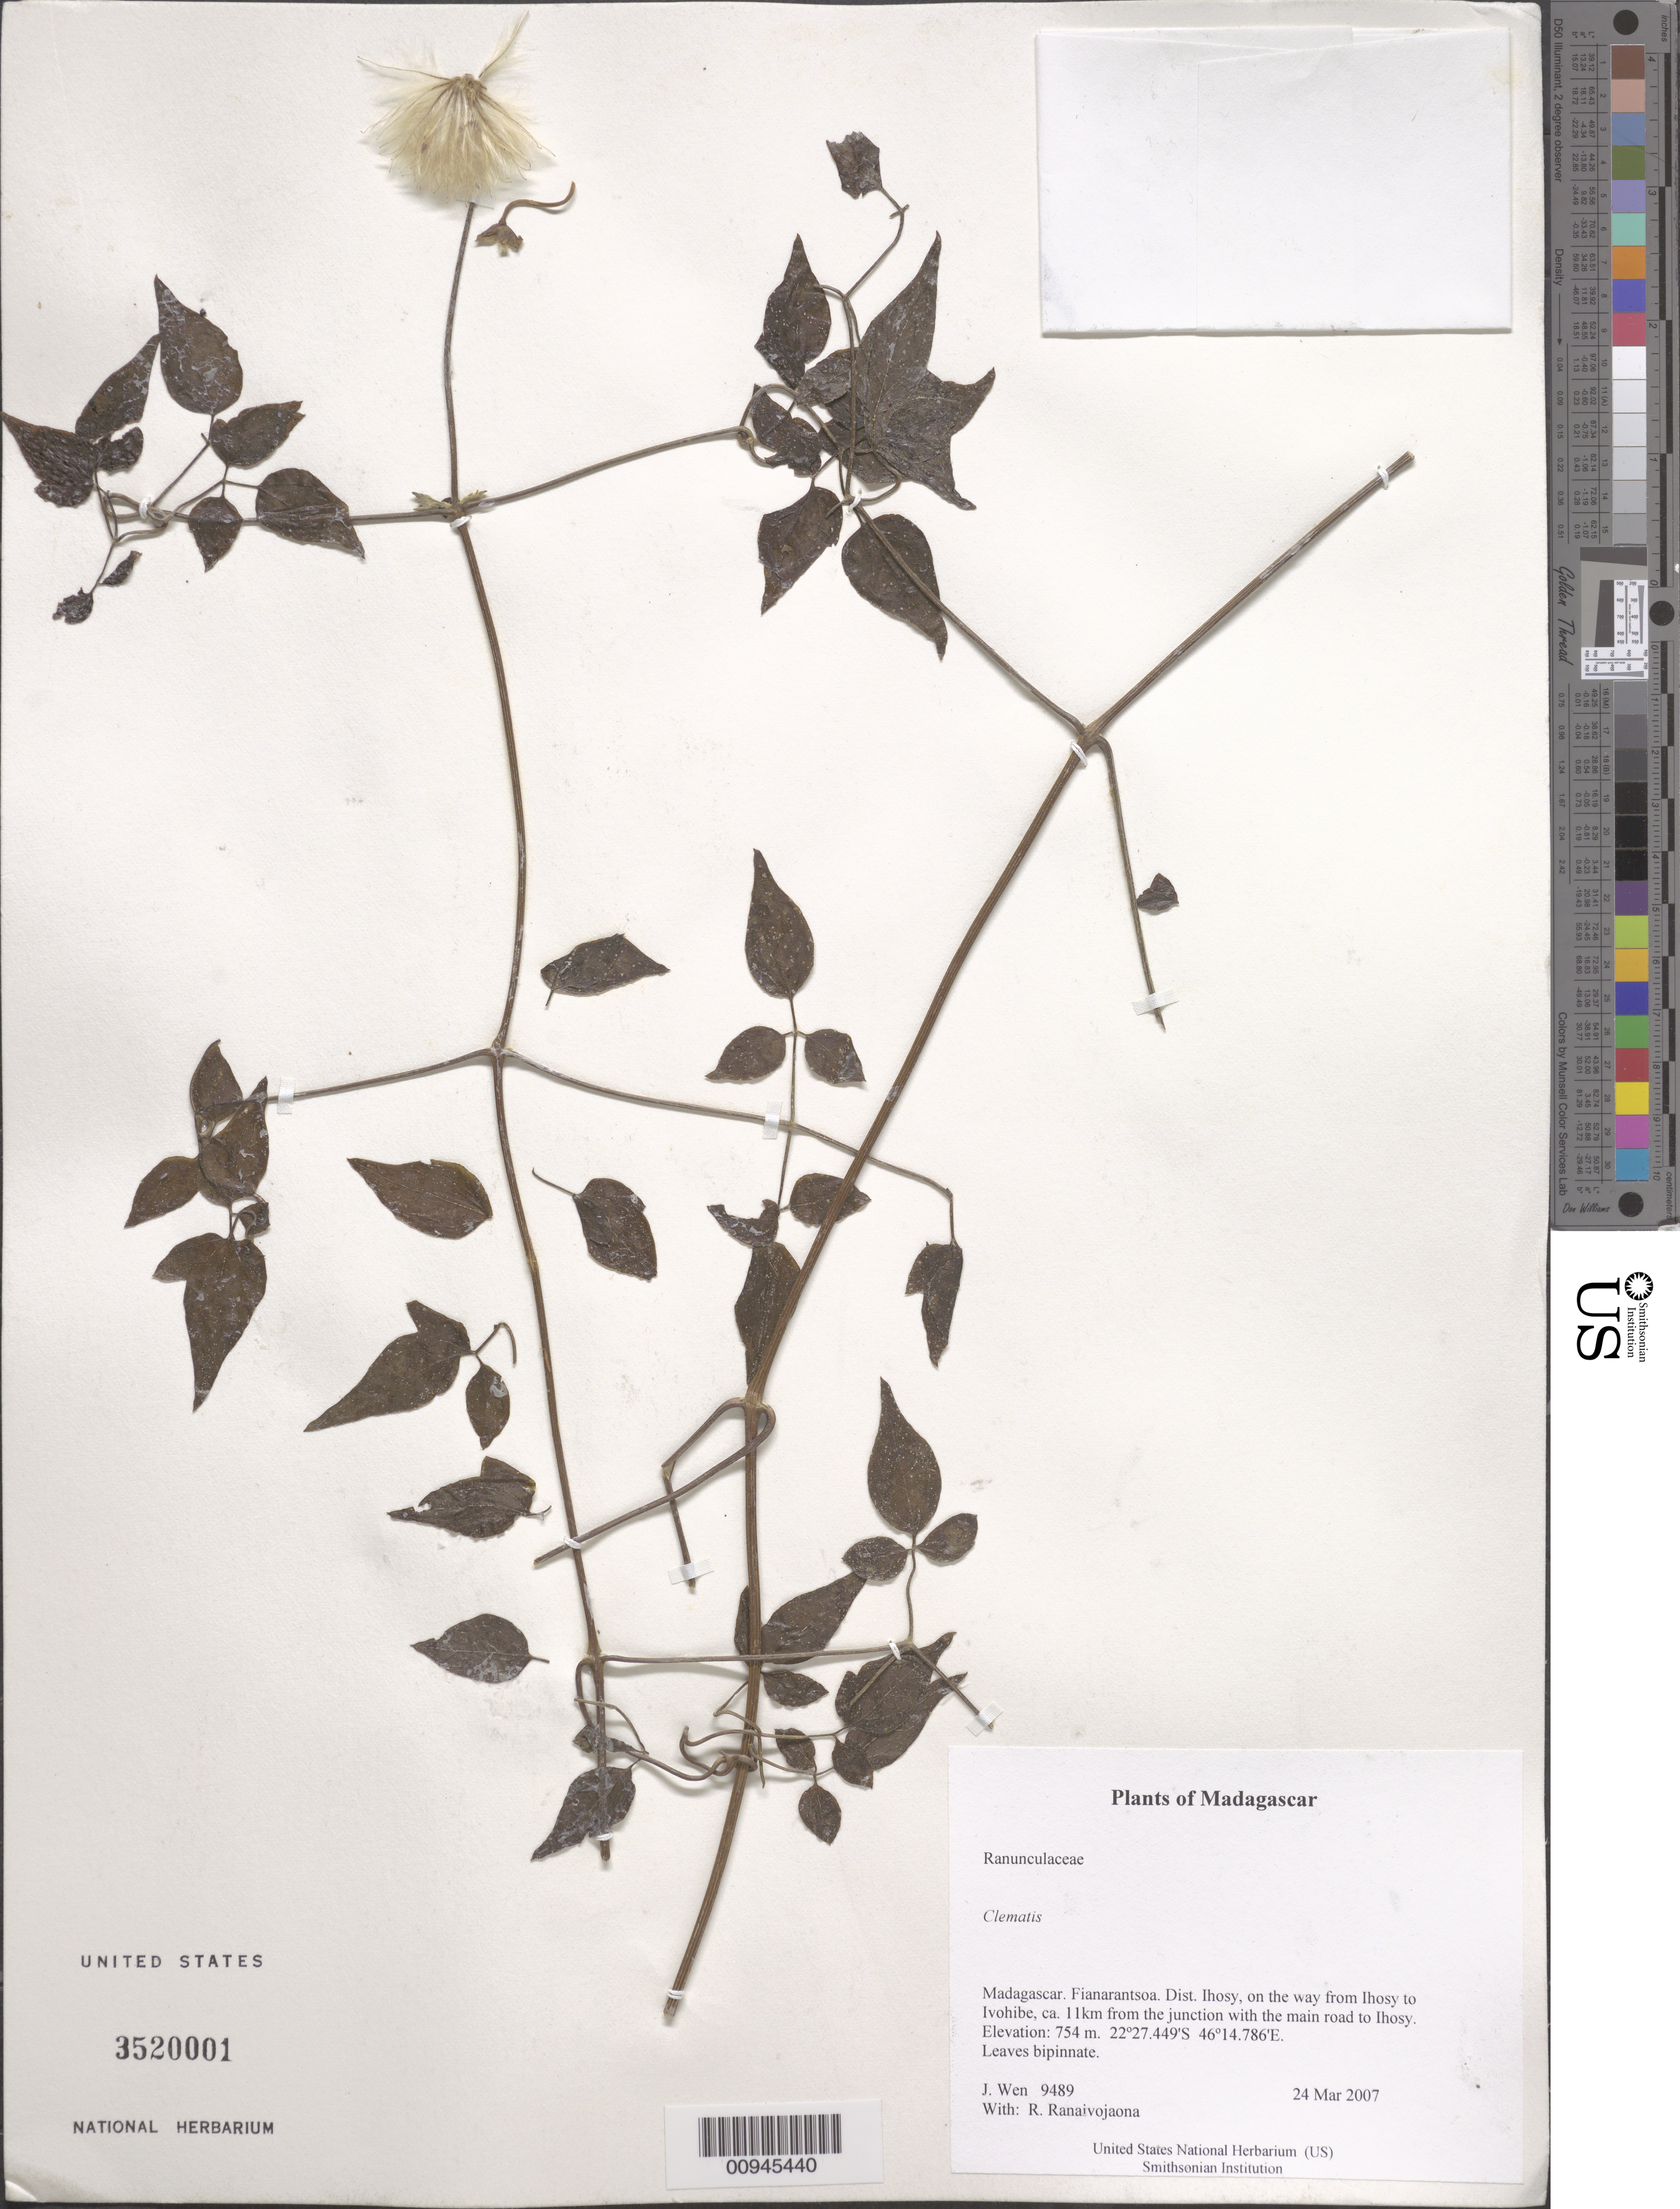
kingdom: Plantae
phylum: Tracheophyta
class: Magnoliopsida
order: Ranunculales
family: Ranunculaceae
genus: Clematis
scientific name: Clematis sp.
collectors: J. Wen & R. Ranaivojaona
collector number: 9489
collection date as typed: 24 Mar 2007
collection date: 2007-03-24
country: Madagascar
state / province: Ihorombe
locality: Dist. Ihosy, on the way from Ihosy to Ivohibe, ca. 11km from the junction with the main road to Ihosy.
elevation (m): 754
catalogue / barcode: US 3520001